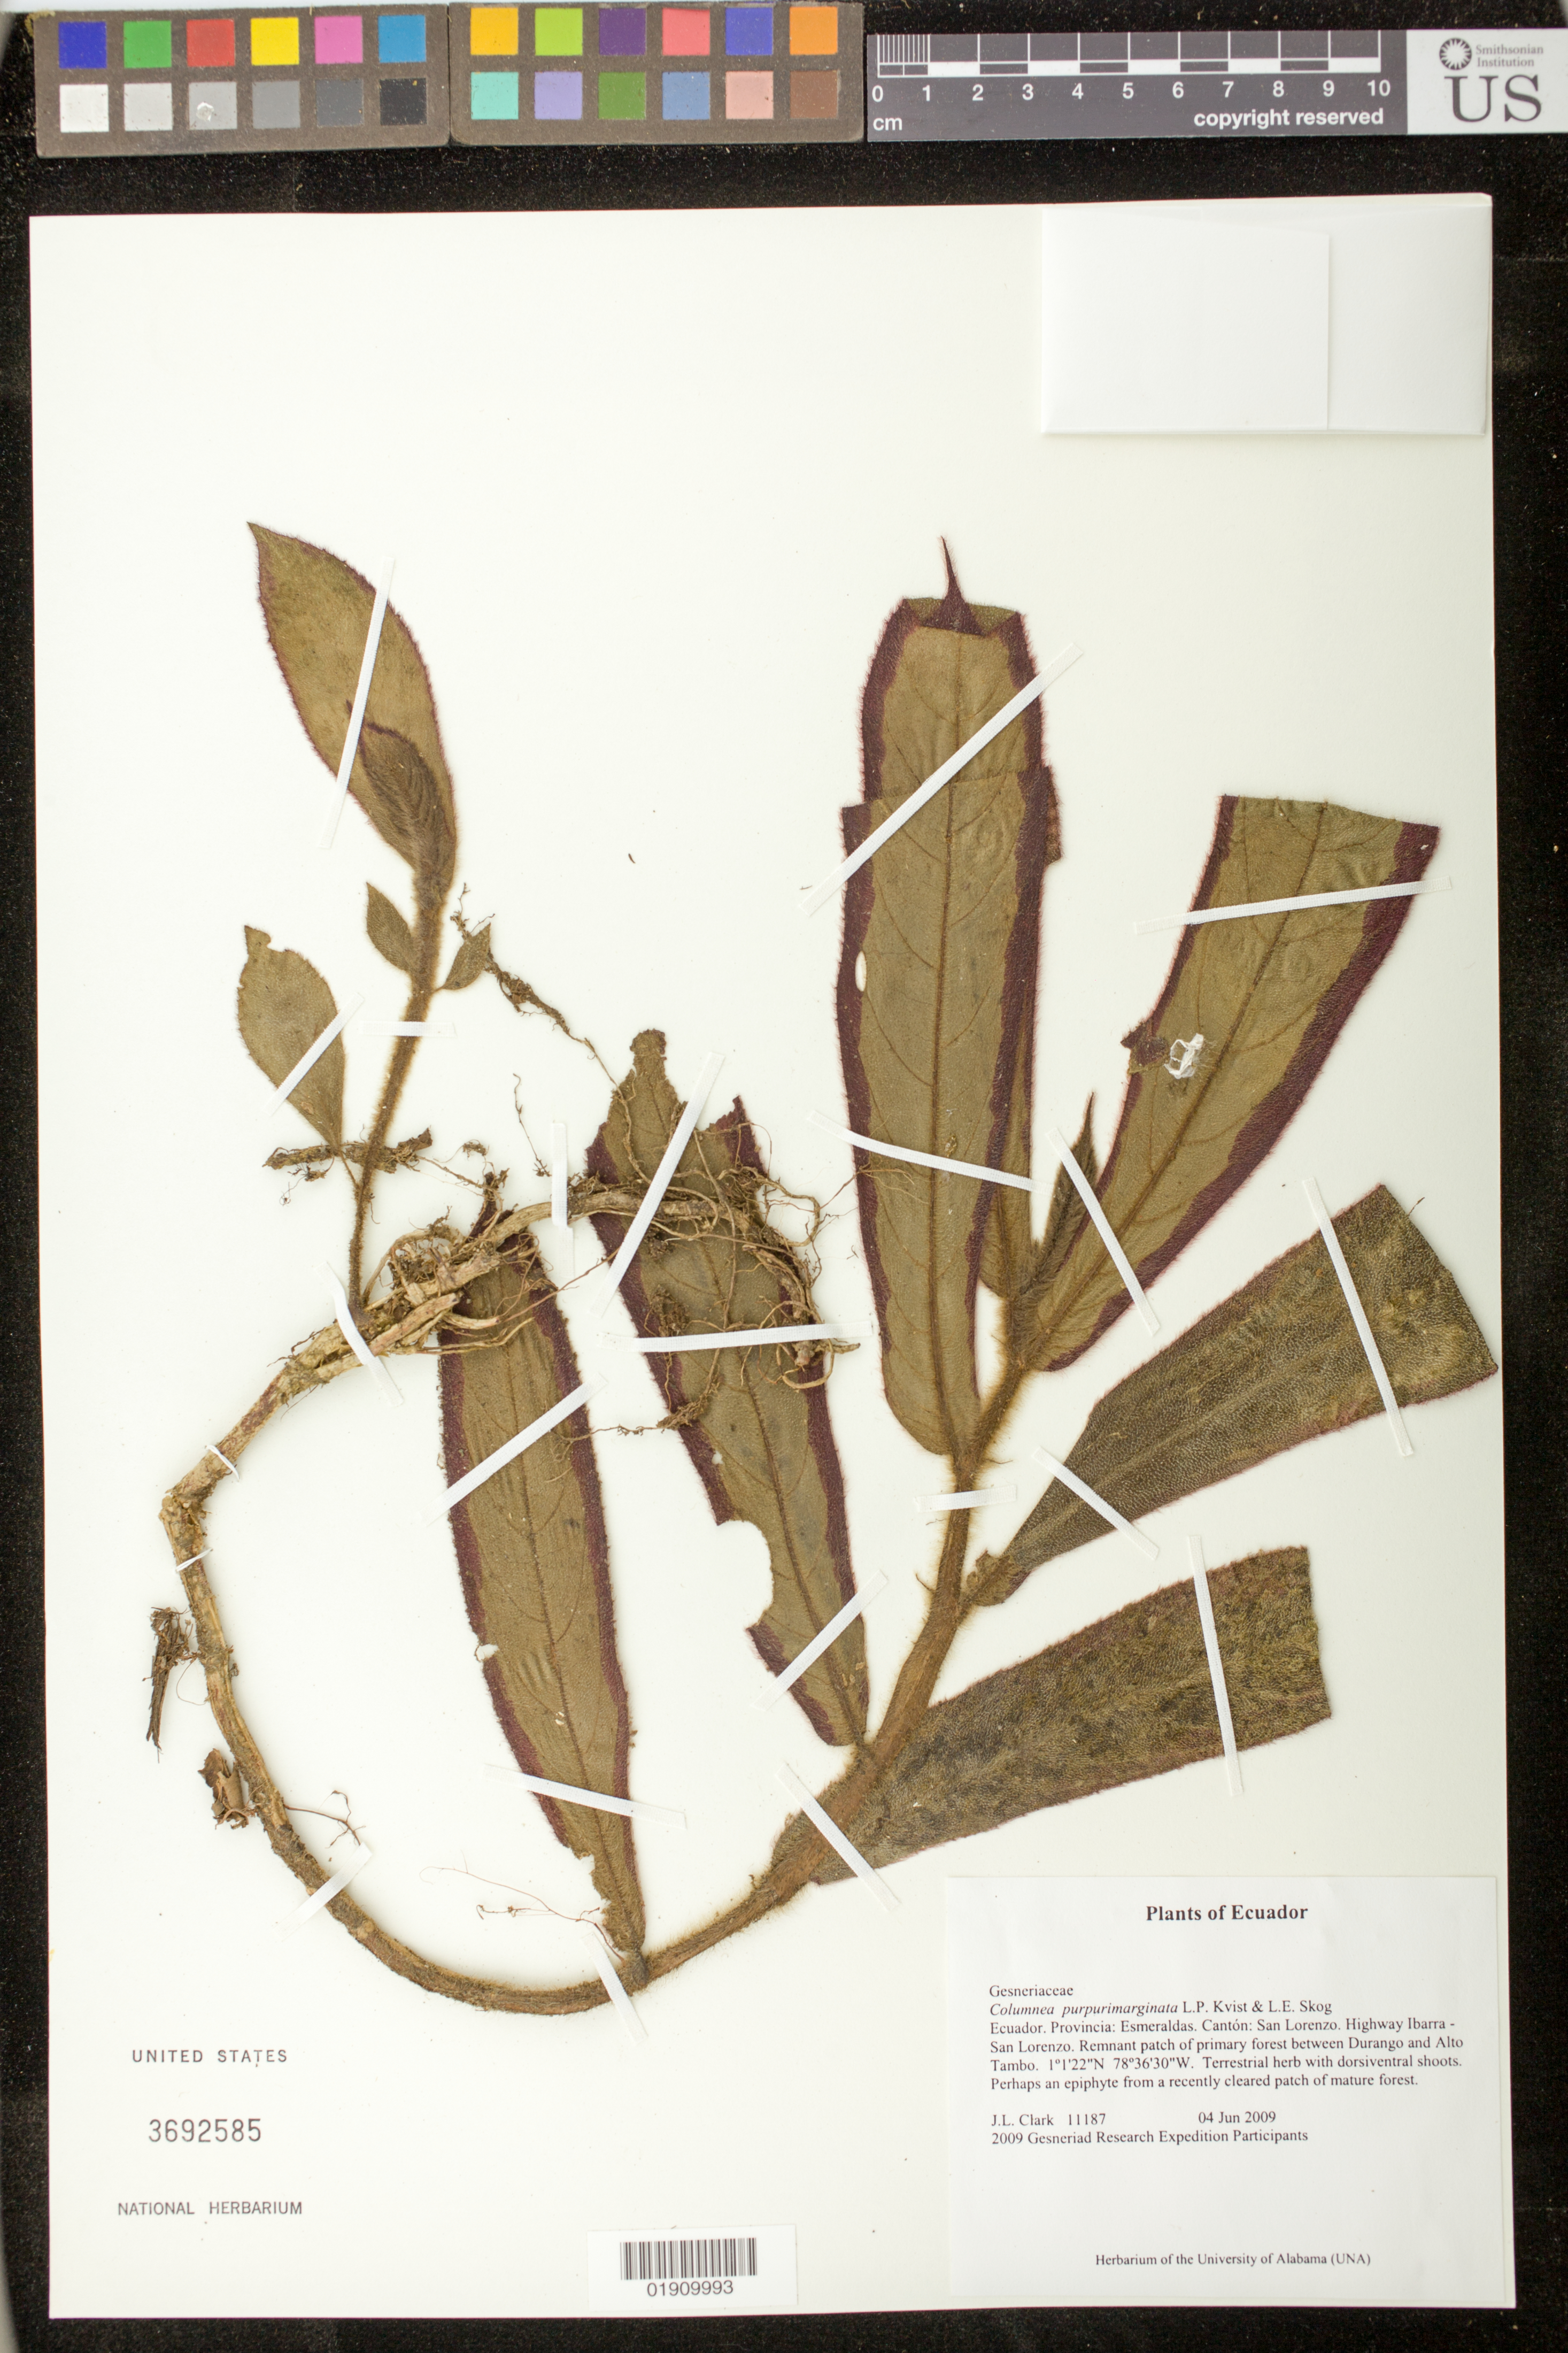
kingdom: Plantae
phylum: Tracheophyta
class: Magnoliopsida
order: Lamiales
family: Gesneriaceae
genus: Columnea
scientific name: Columnea purpurimarginata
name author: L.P. Kvist & L.E. Skog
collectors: J. L. Clark & 2009 Gesneriad Research Expedition Participants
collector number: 11187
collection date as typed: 04 Jun 2009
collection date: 2009-06-04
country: Ecuador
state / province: Esmeraldas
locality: Provincia: Esmeraldas. Cantón: San Lorenzo. Highway Ibarra - San Lorenzo. Remnant patch of primary forest between Durango and Alto Tambo.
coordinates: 1 01 22 N, 78 36 30 W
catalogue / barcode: US 3692585